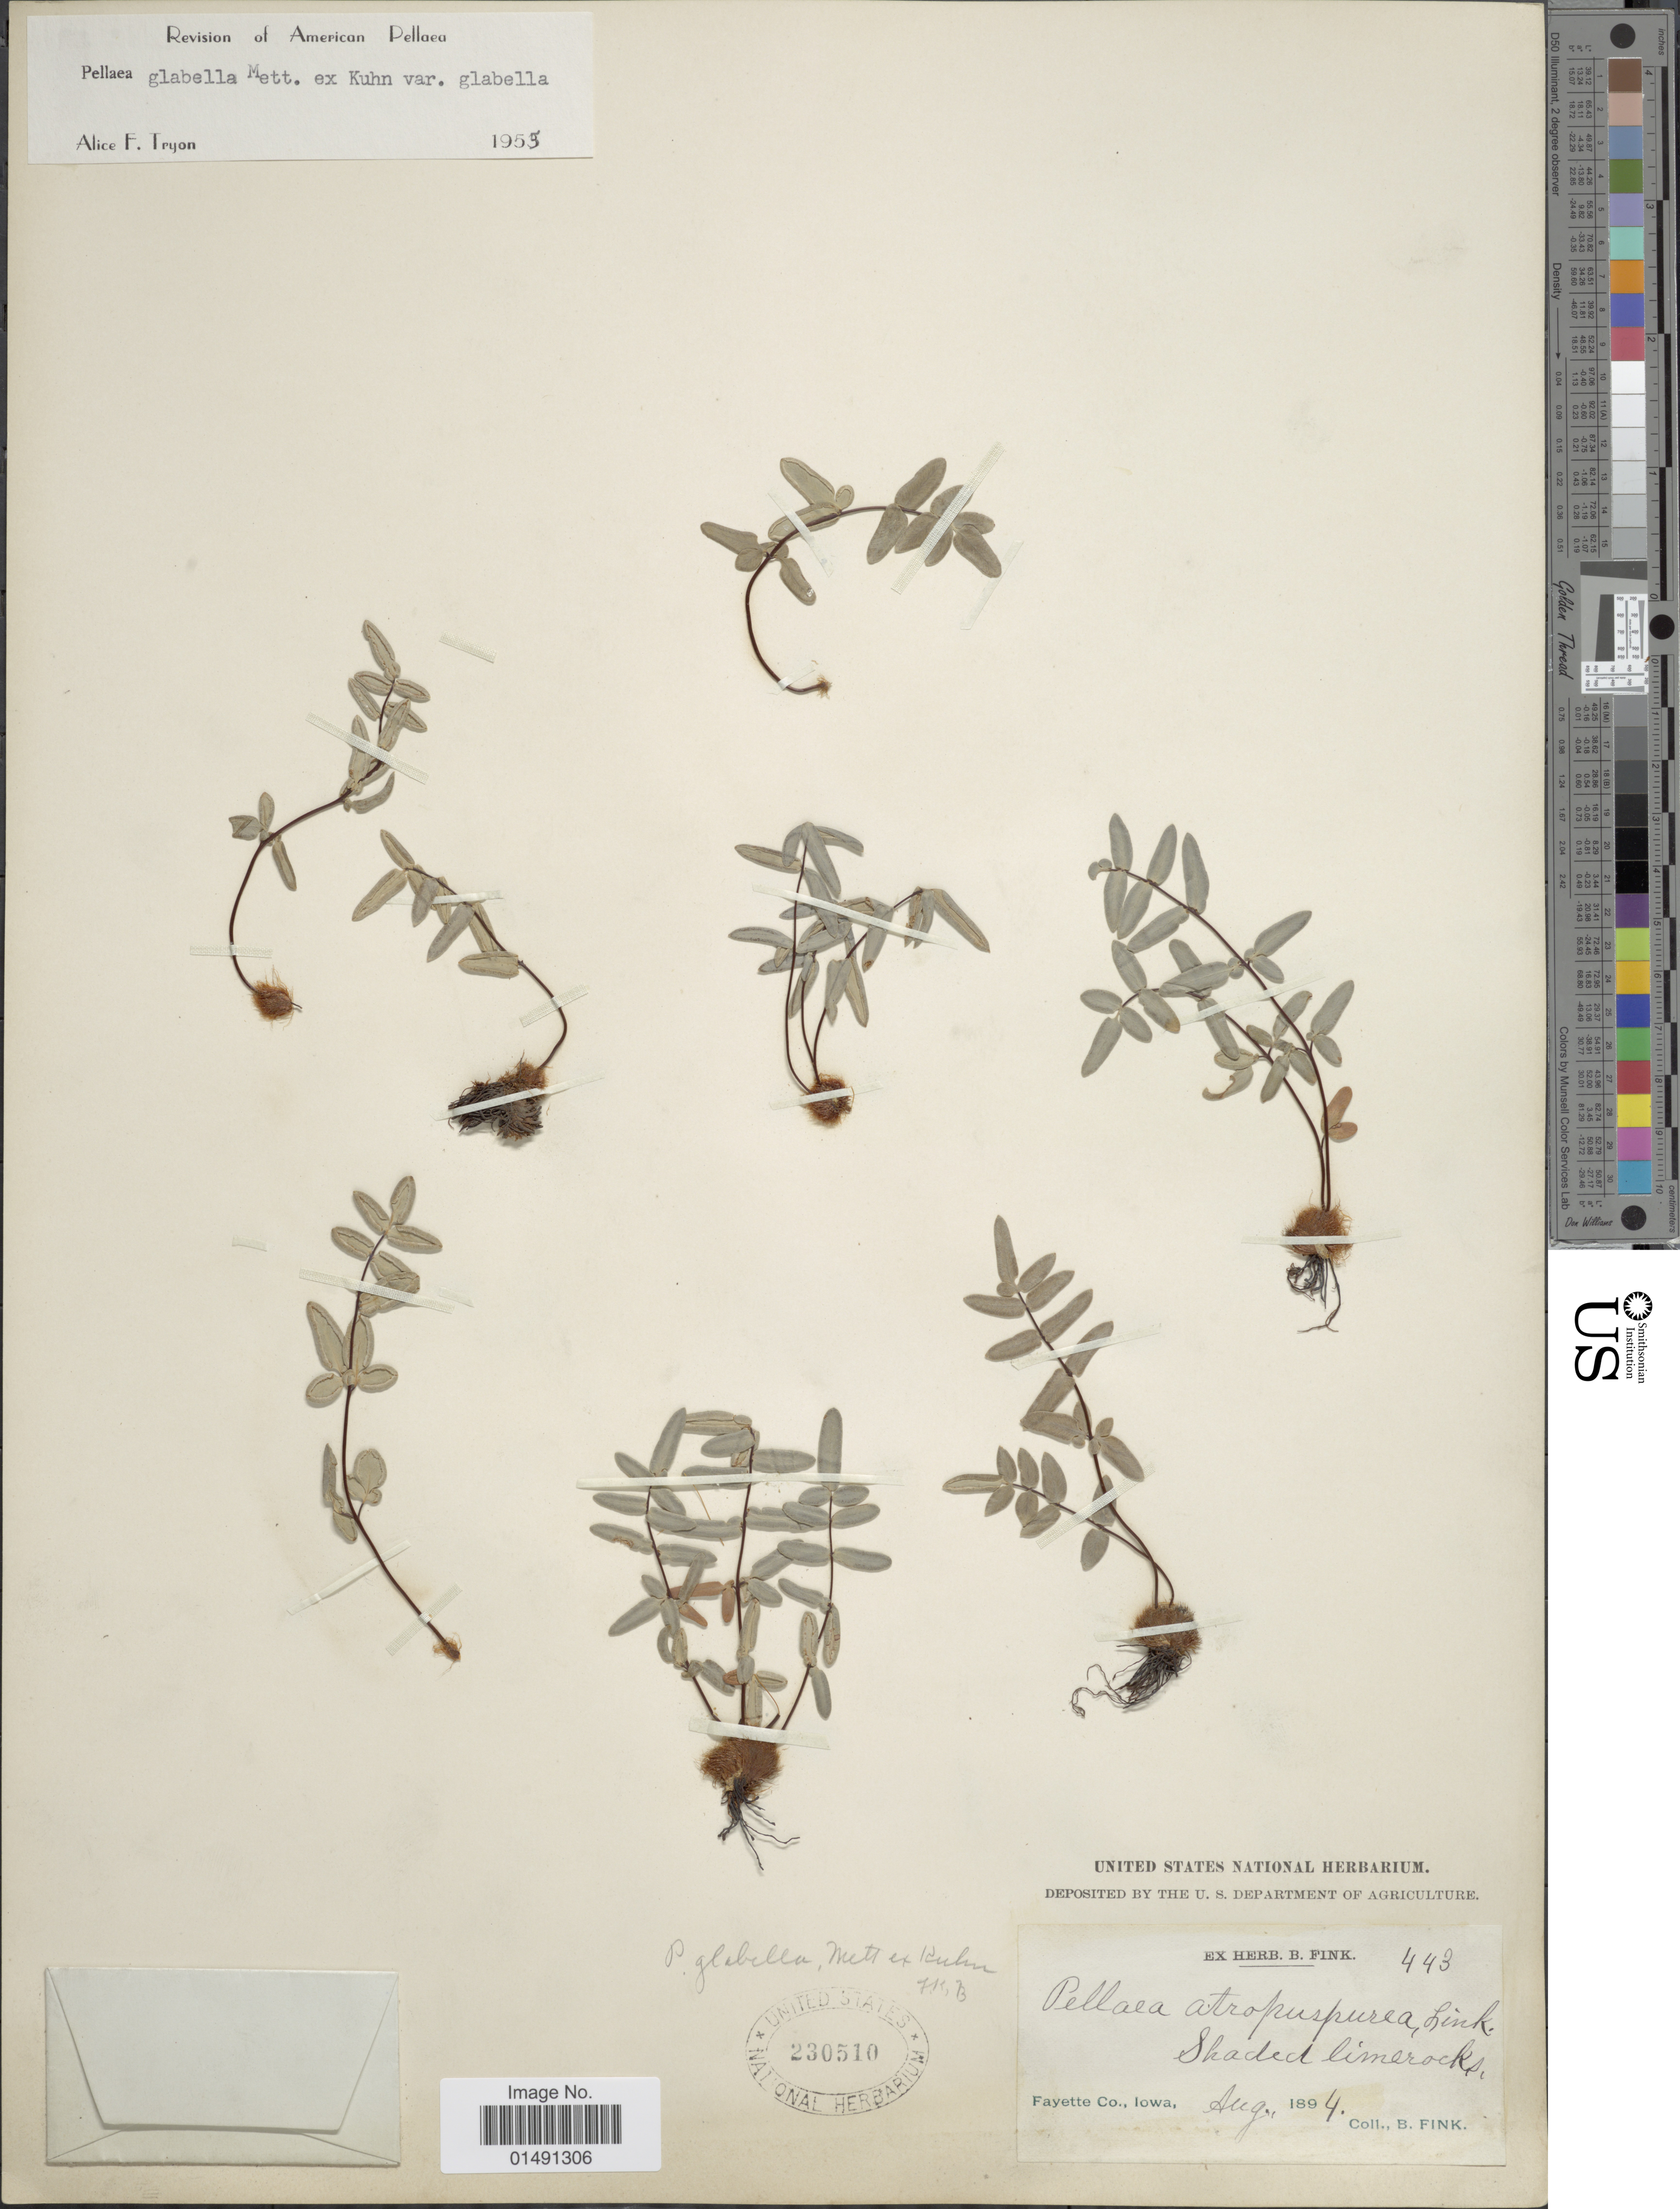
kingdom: Plantae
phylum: Tracheophyta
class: Polypodiopsida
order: Polypodiales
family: Pteridaceae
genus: Pellaea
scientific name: Pellaea glabella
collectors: B. Fink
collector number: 443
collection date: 1894-08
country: United States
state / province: Iowa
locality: Fayette Co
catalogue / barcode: US 230510